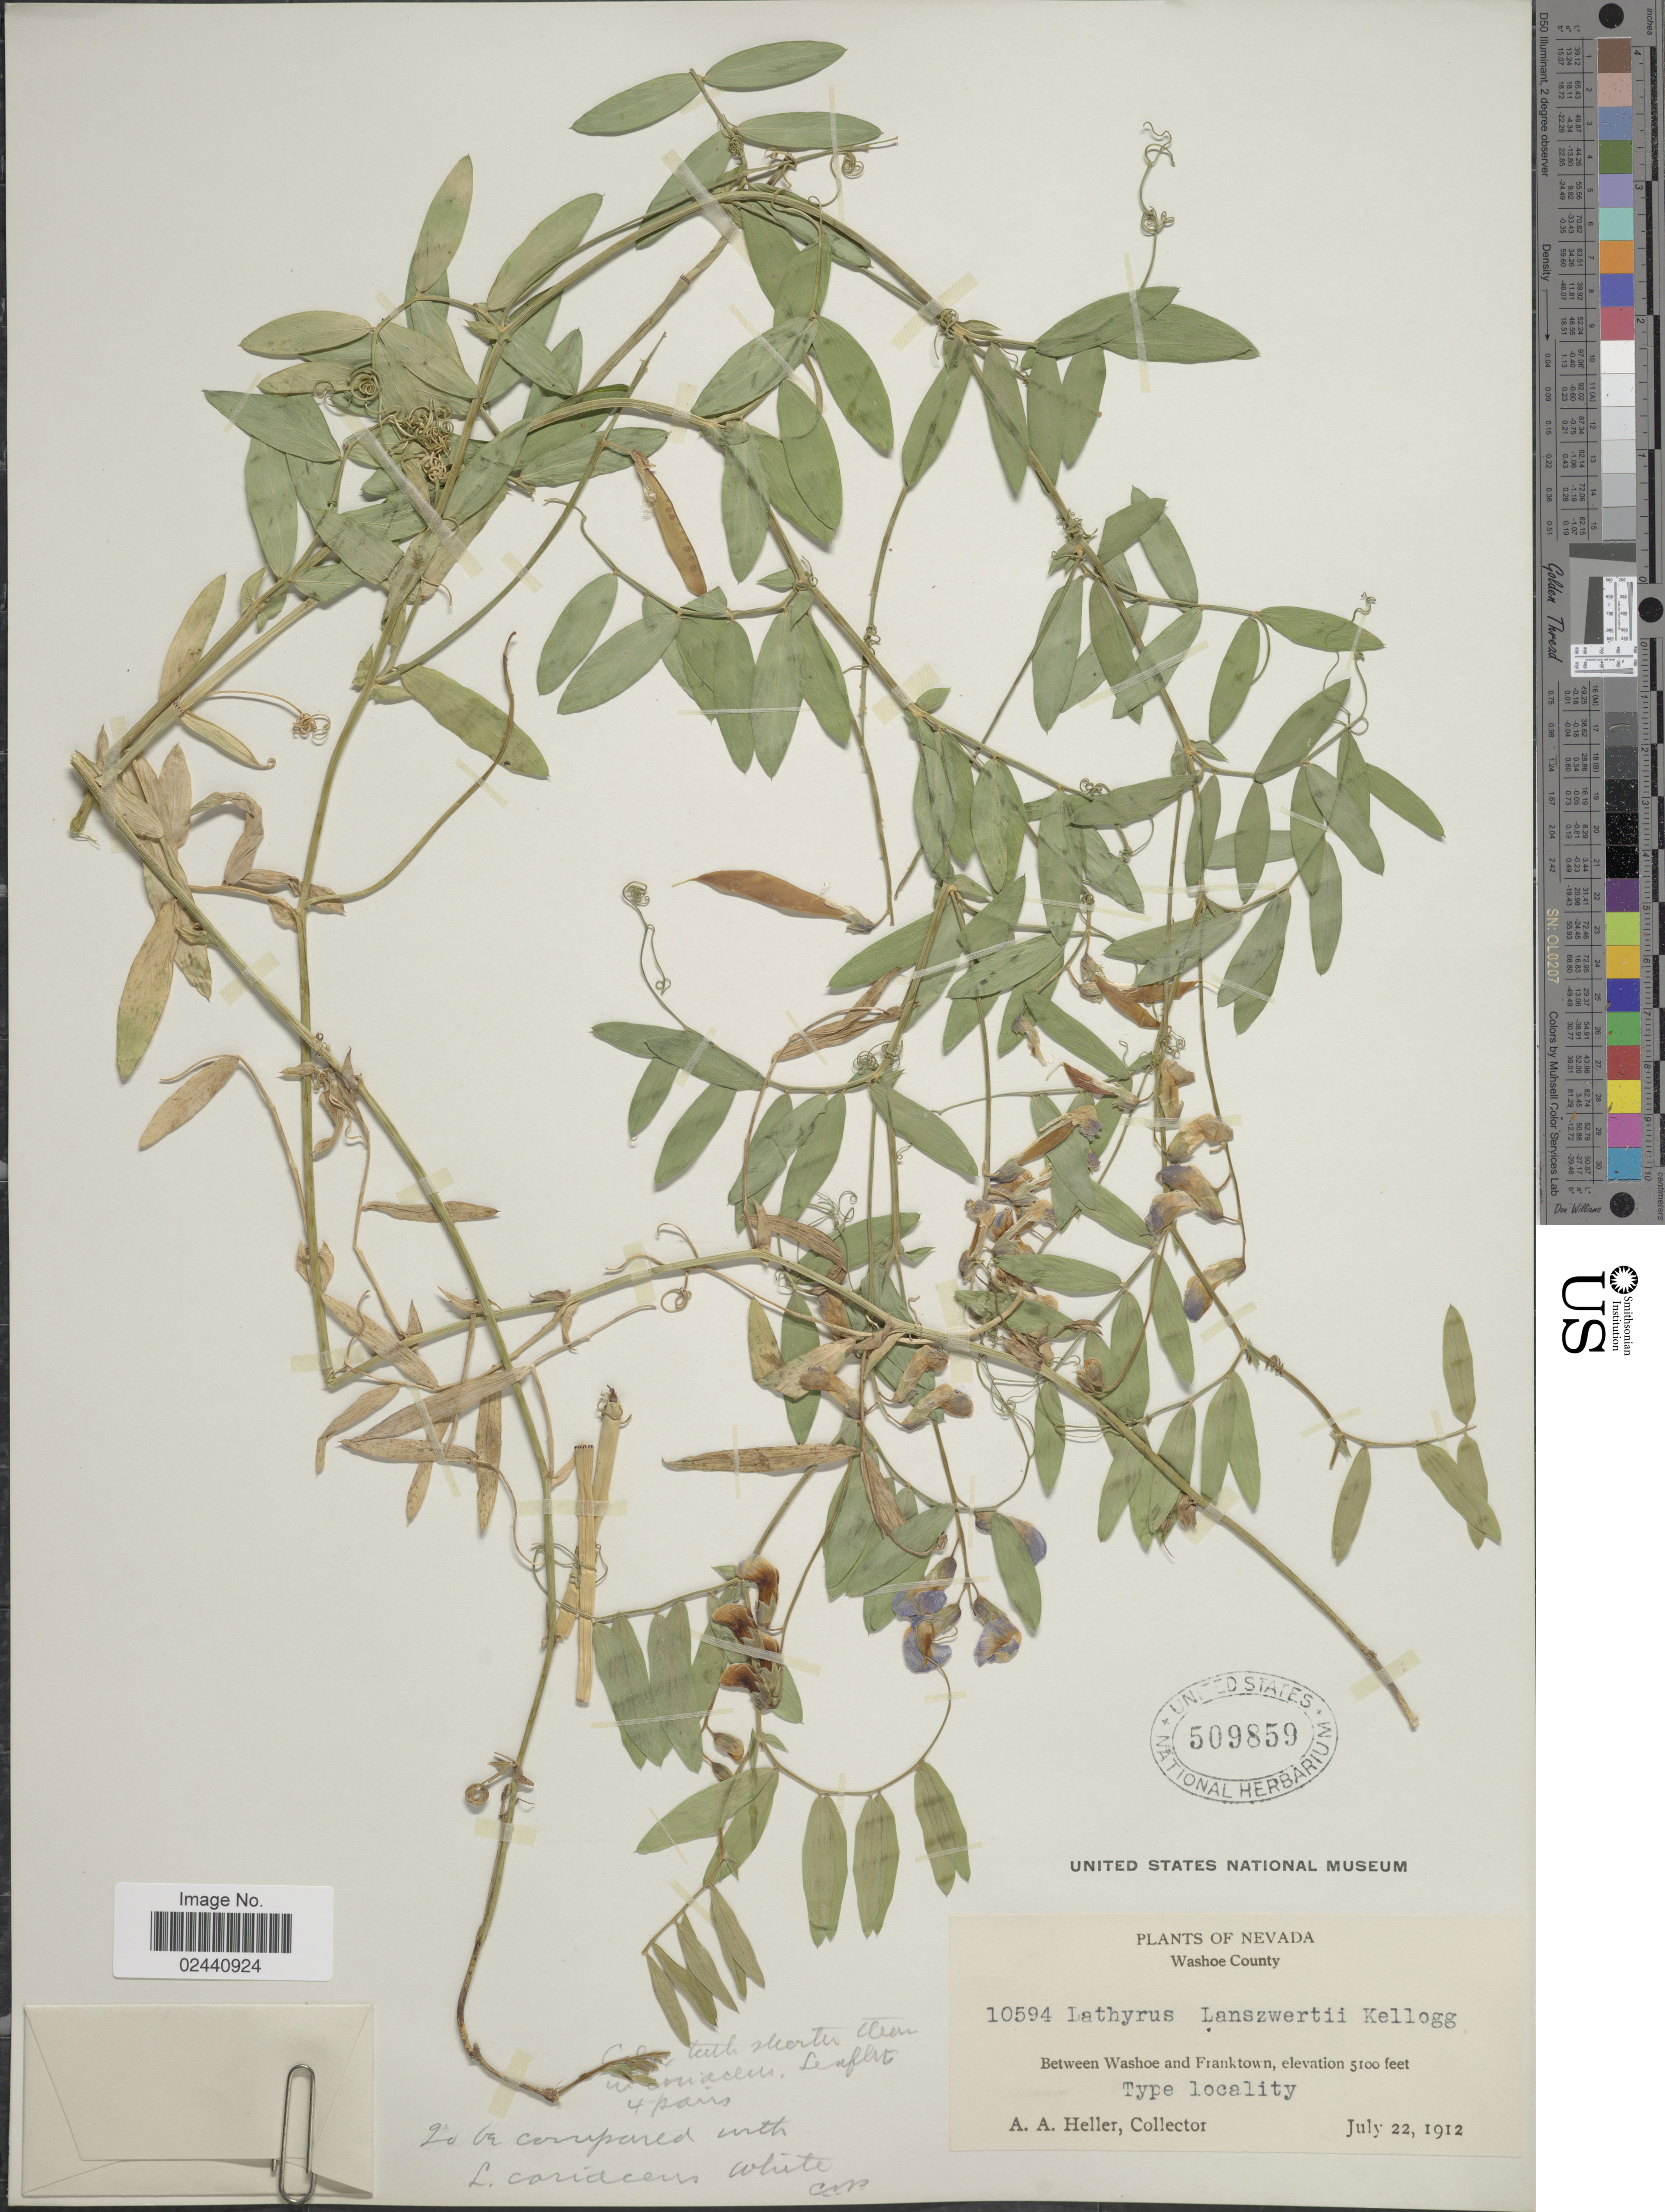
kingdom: Plantae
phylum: Tracheophyta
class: Magnoliopsida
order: Fabales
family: Fabaceae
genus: Lathyrus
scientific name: Lathyrus lanszwertii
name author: Kellogg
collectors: A. A. Heller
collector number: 10594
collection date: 1912-07-22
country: United States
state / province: Nevada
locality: Washoe County, Between Washoe and Franktown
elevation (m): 1554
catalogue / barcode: US 509859